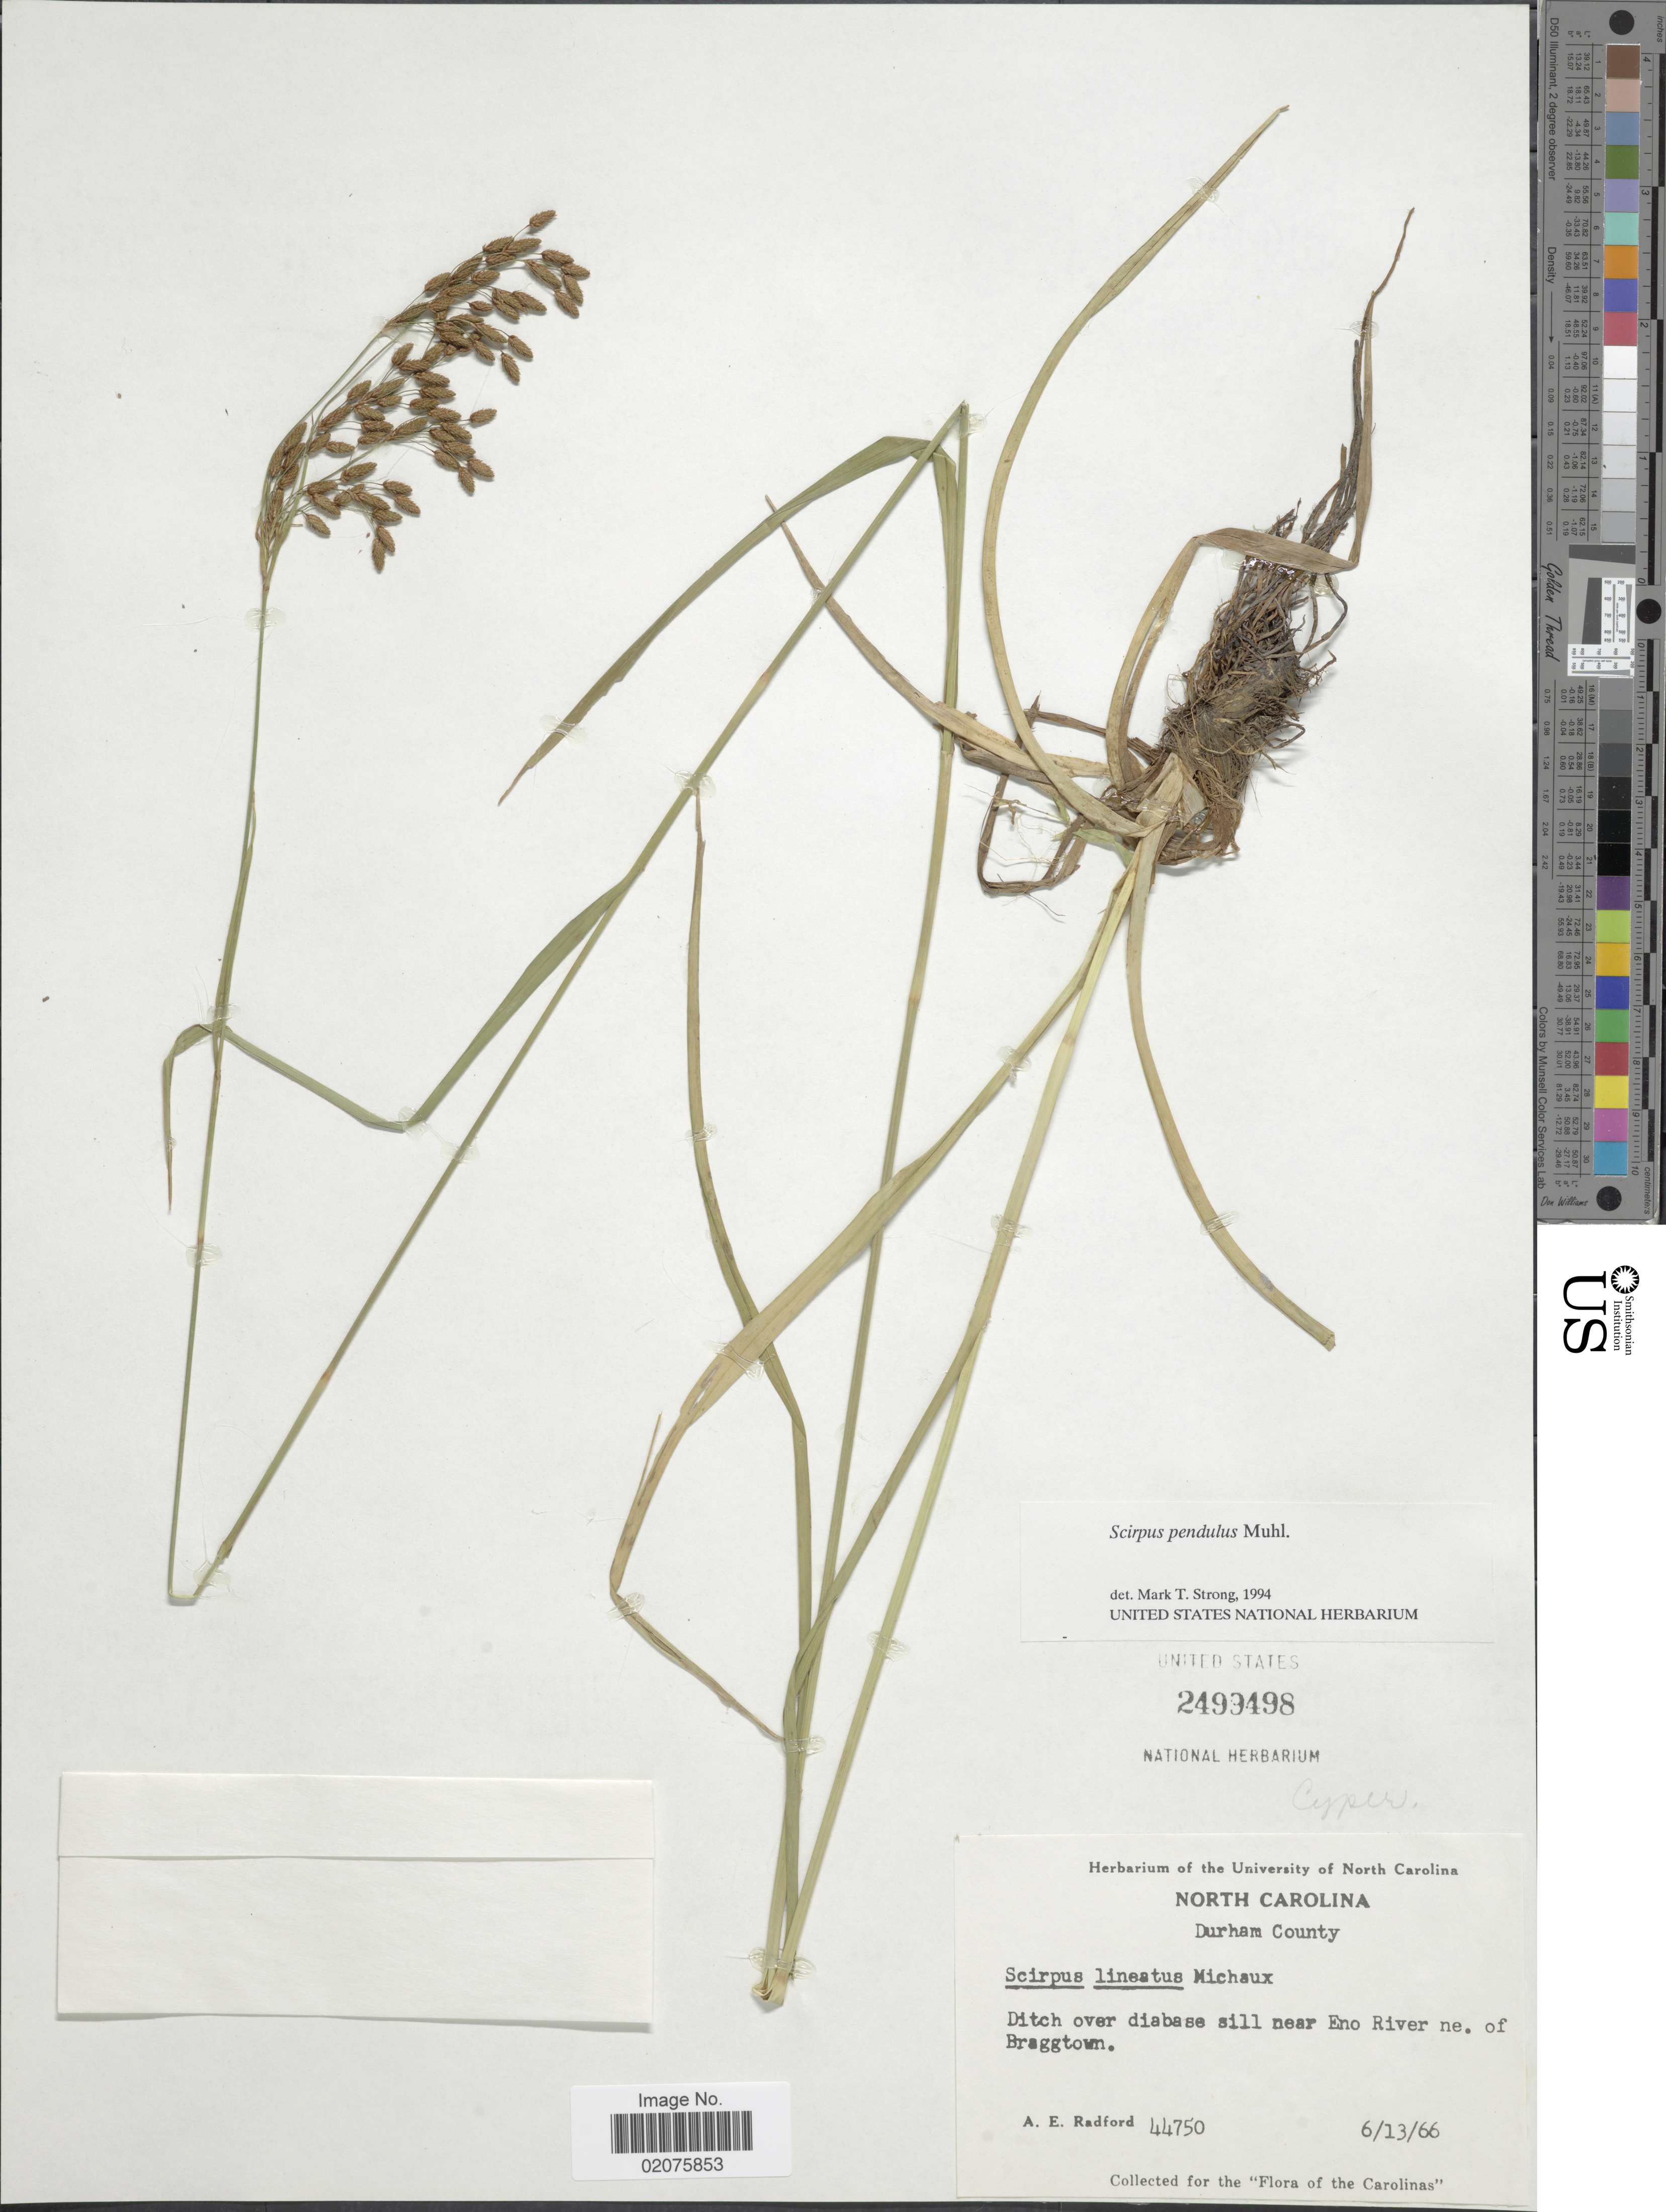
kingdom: Plantae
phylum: Tracheophyta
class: Liliopsida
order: Poales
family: Cyperaceae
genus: Scirpus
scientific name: Scirpus pendulus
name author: Muhl.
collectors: A. E. Radford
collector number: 44750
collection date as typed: Transcribed d/m/y: 13/6/66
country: United States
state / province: North Carolina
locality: Durham County. Ditch over diabase sill near Eno River ne. of Braggtown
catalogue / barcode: US 2499498